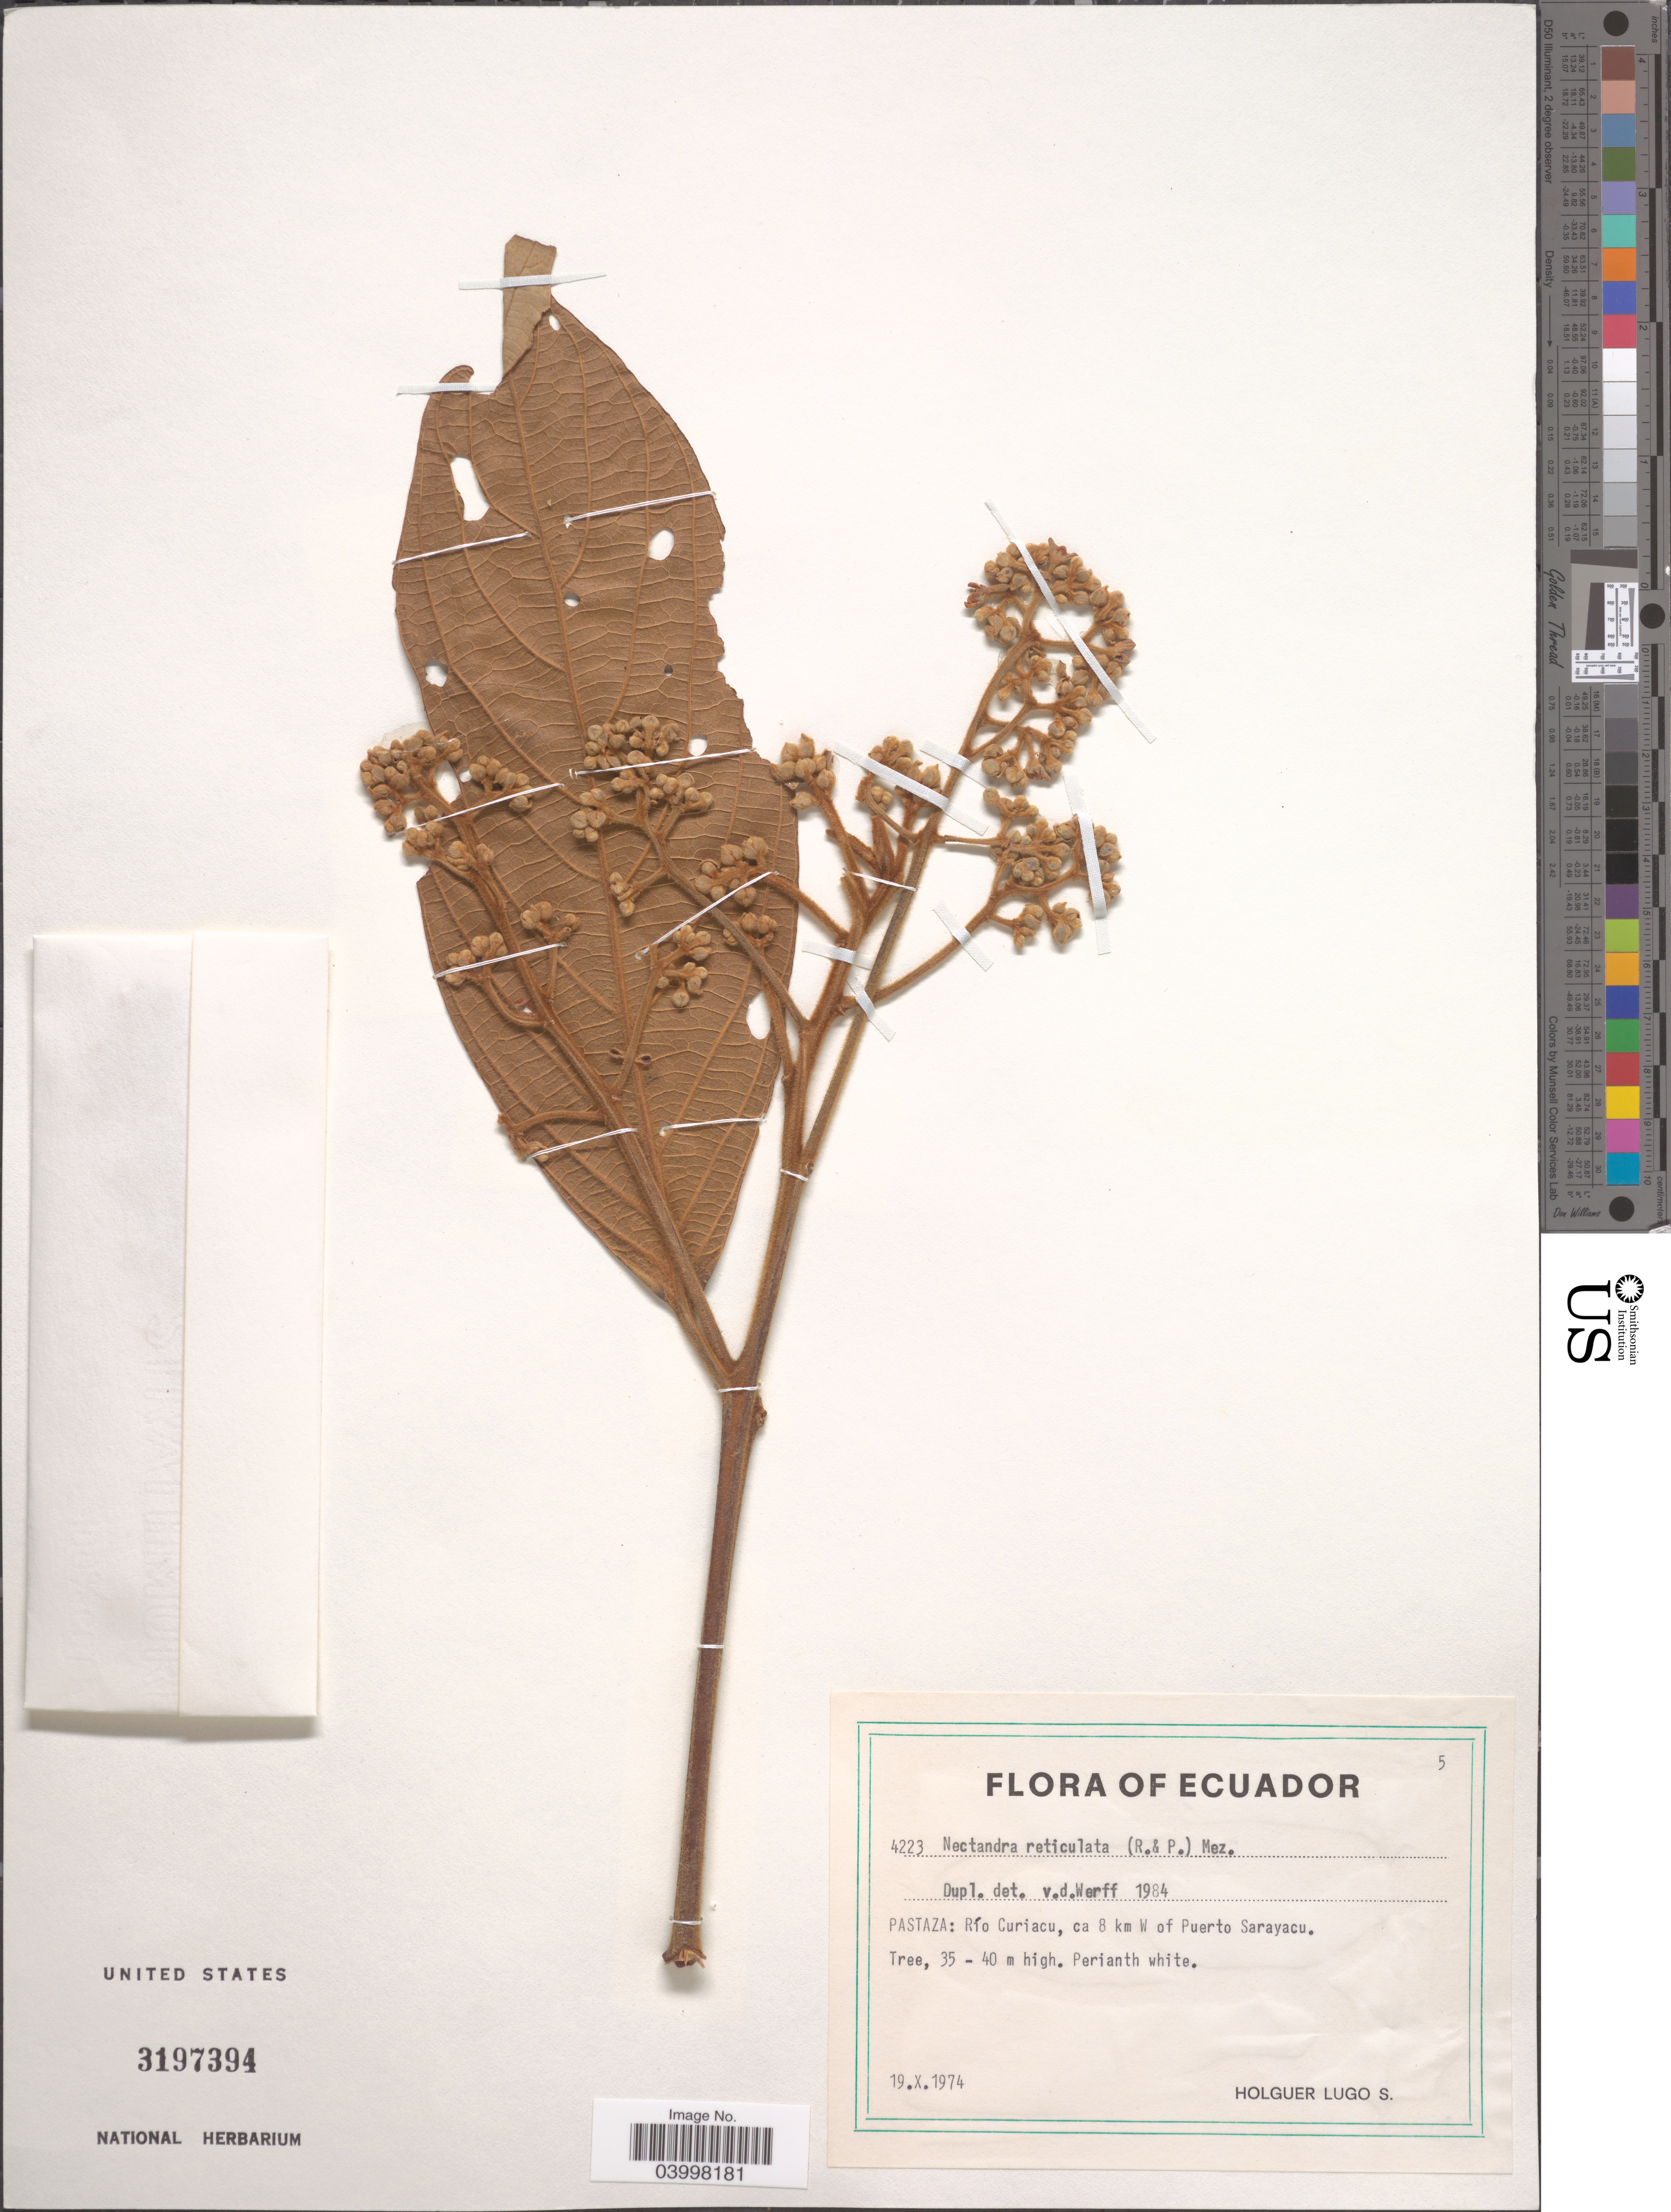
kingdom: Plantae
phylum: Tracheophyta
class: Magnoliopsida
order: Laurales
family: Lauraceae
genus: Nectandra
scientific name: Nectandra reticulata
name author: (Ruiz & Pav.) Mez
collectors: H. Lugo S.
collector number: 4223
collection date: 1974-10-19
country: Ecuador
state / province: Pastaza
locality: Río Curiacu, ca 8 km W of Puerto Sarayacu.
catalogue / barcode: US 3197394